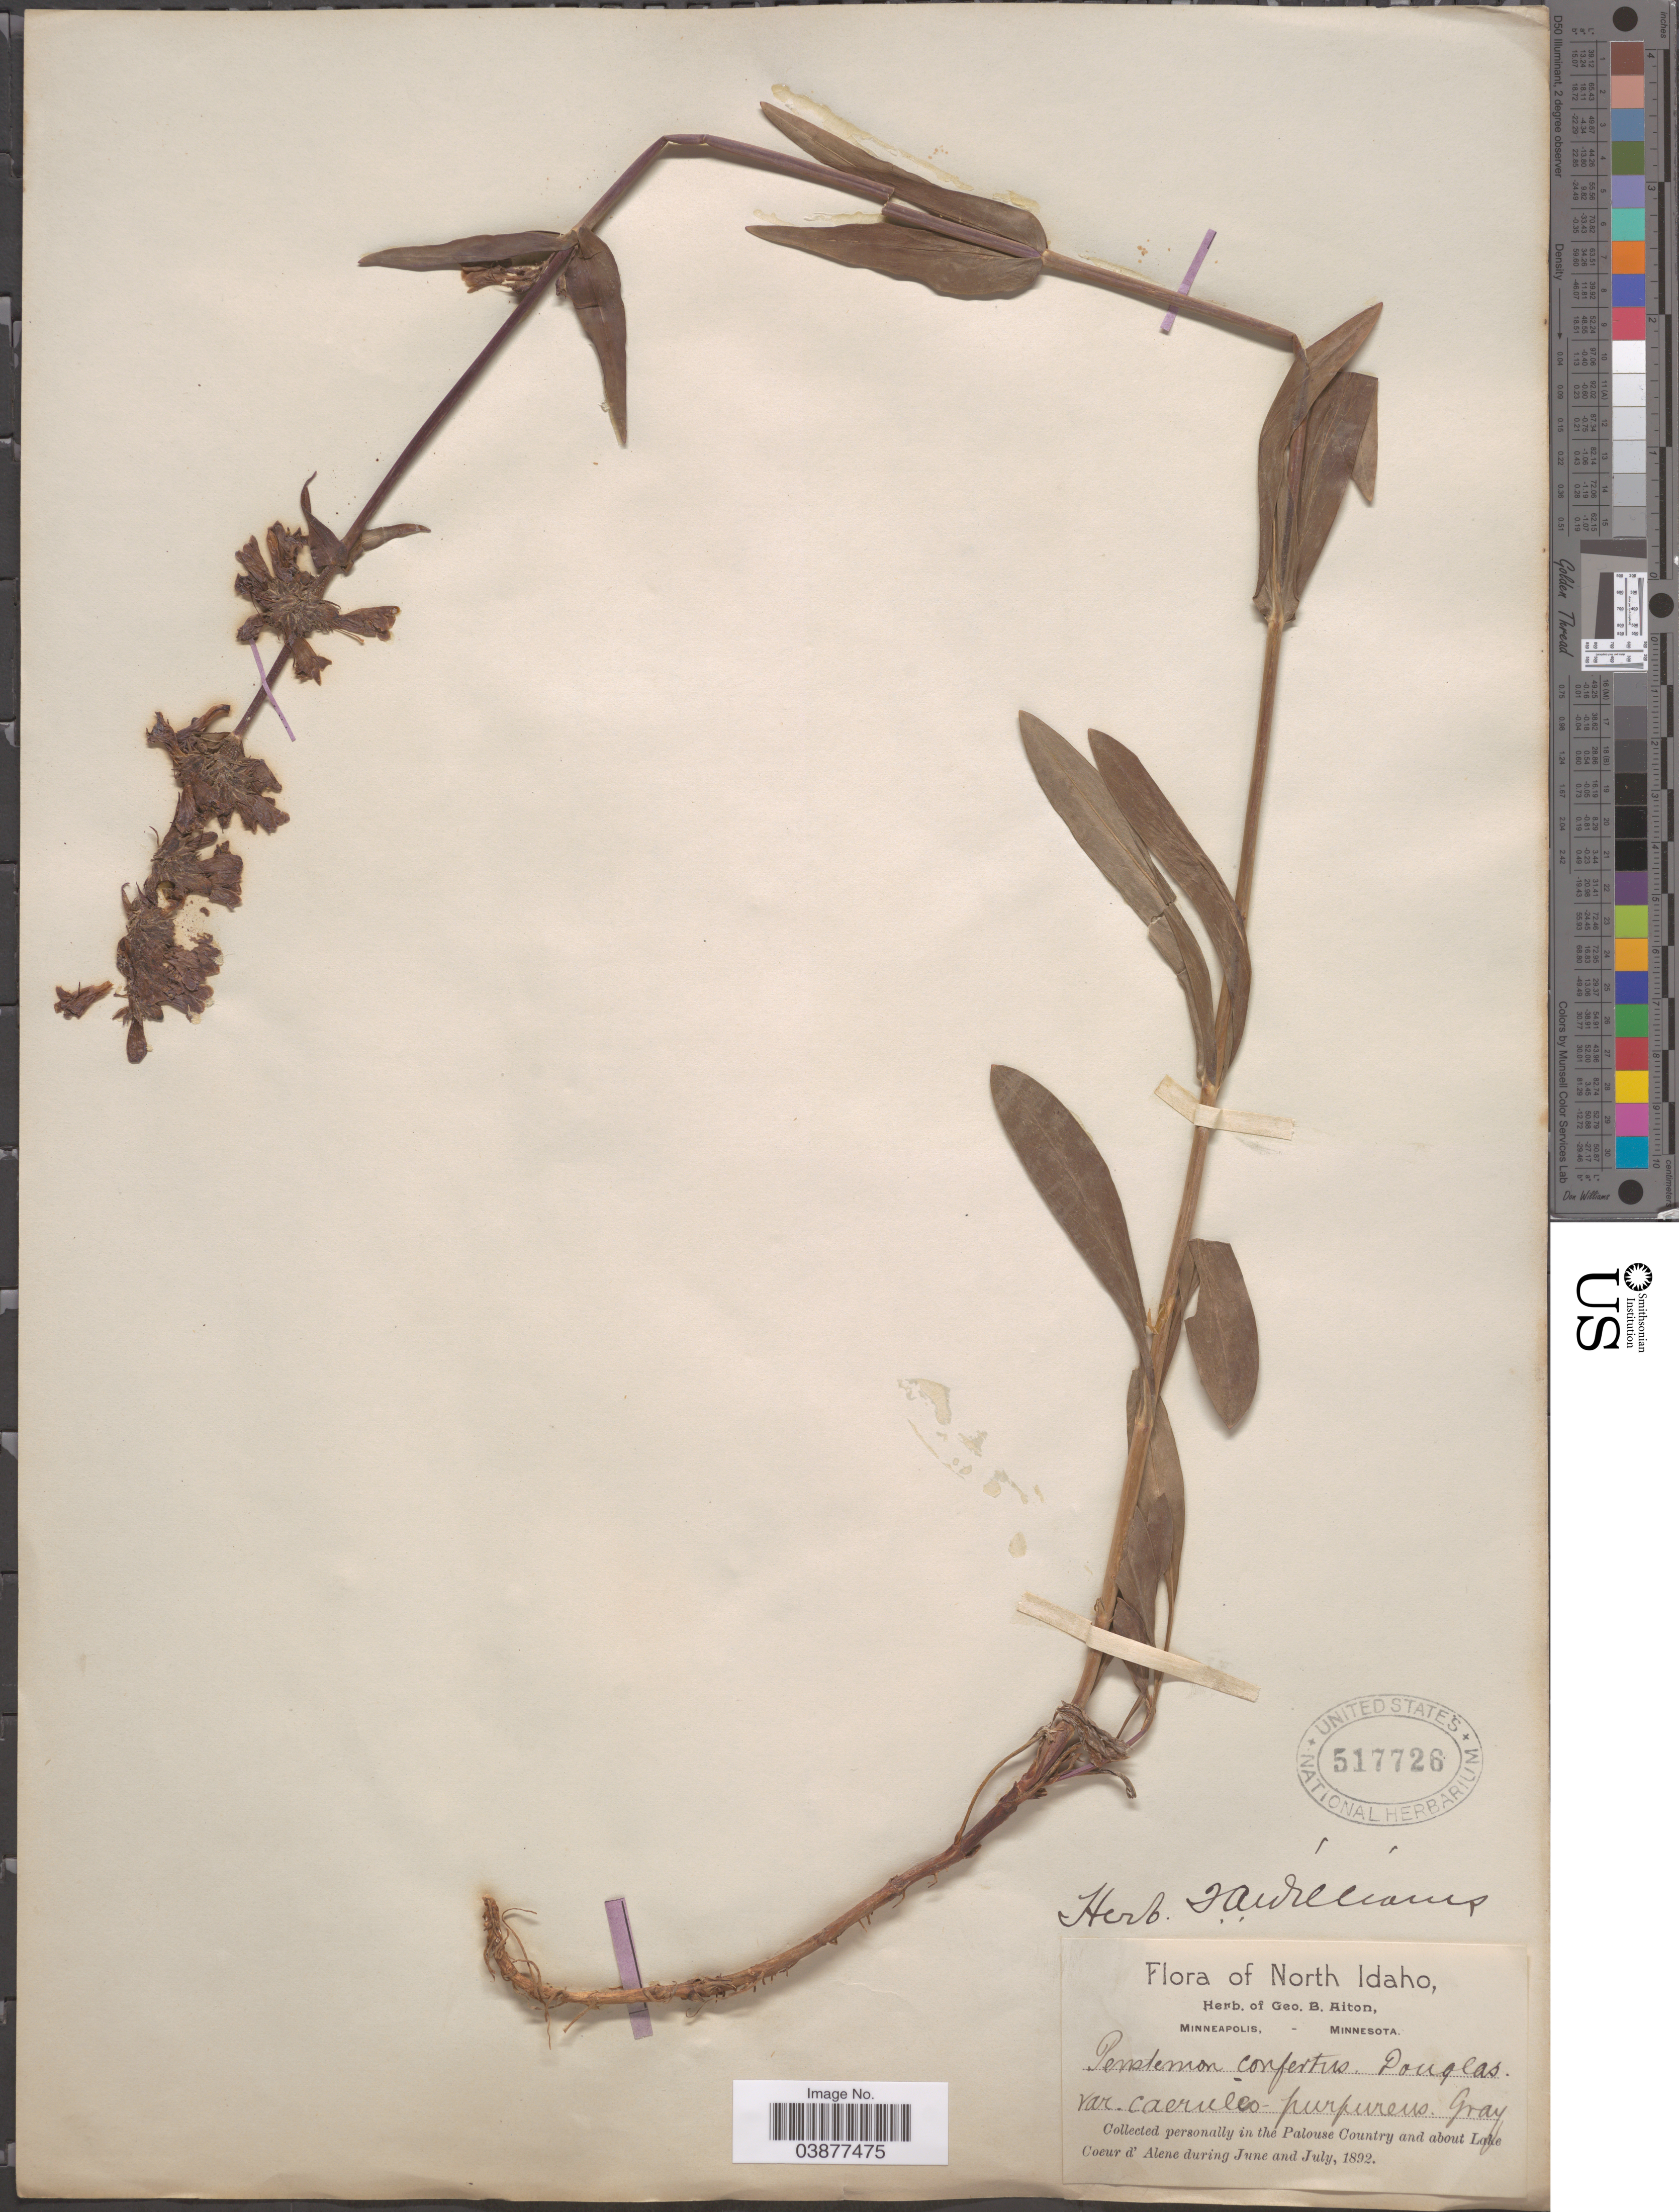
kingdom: Plantae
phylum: Tracheophyta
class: Magnoliopsida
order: Lamiales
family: Plantaginaceae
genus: Penstemon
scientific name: Penstemon pseudoprocerus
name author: Rydb.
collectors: G. B. Aiton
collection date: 1892-06/1892-07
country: United States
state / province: Idaho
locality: North Idaho. In the Palouse Country and about Lake Coeur d'Alene.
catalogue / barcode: US 517726